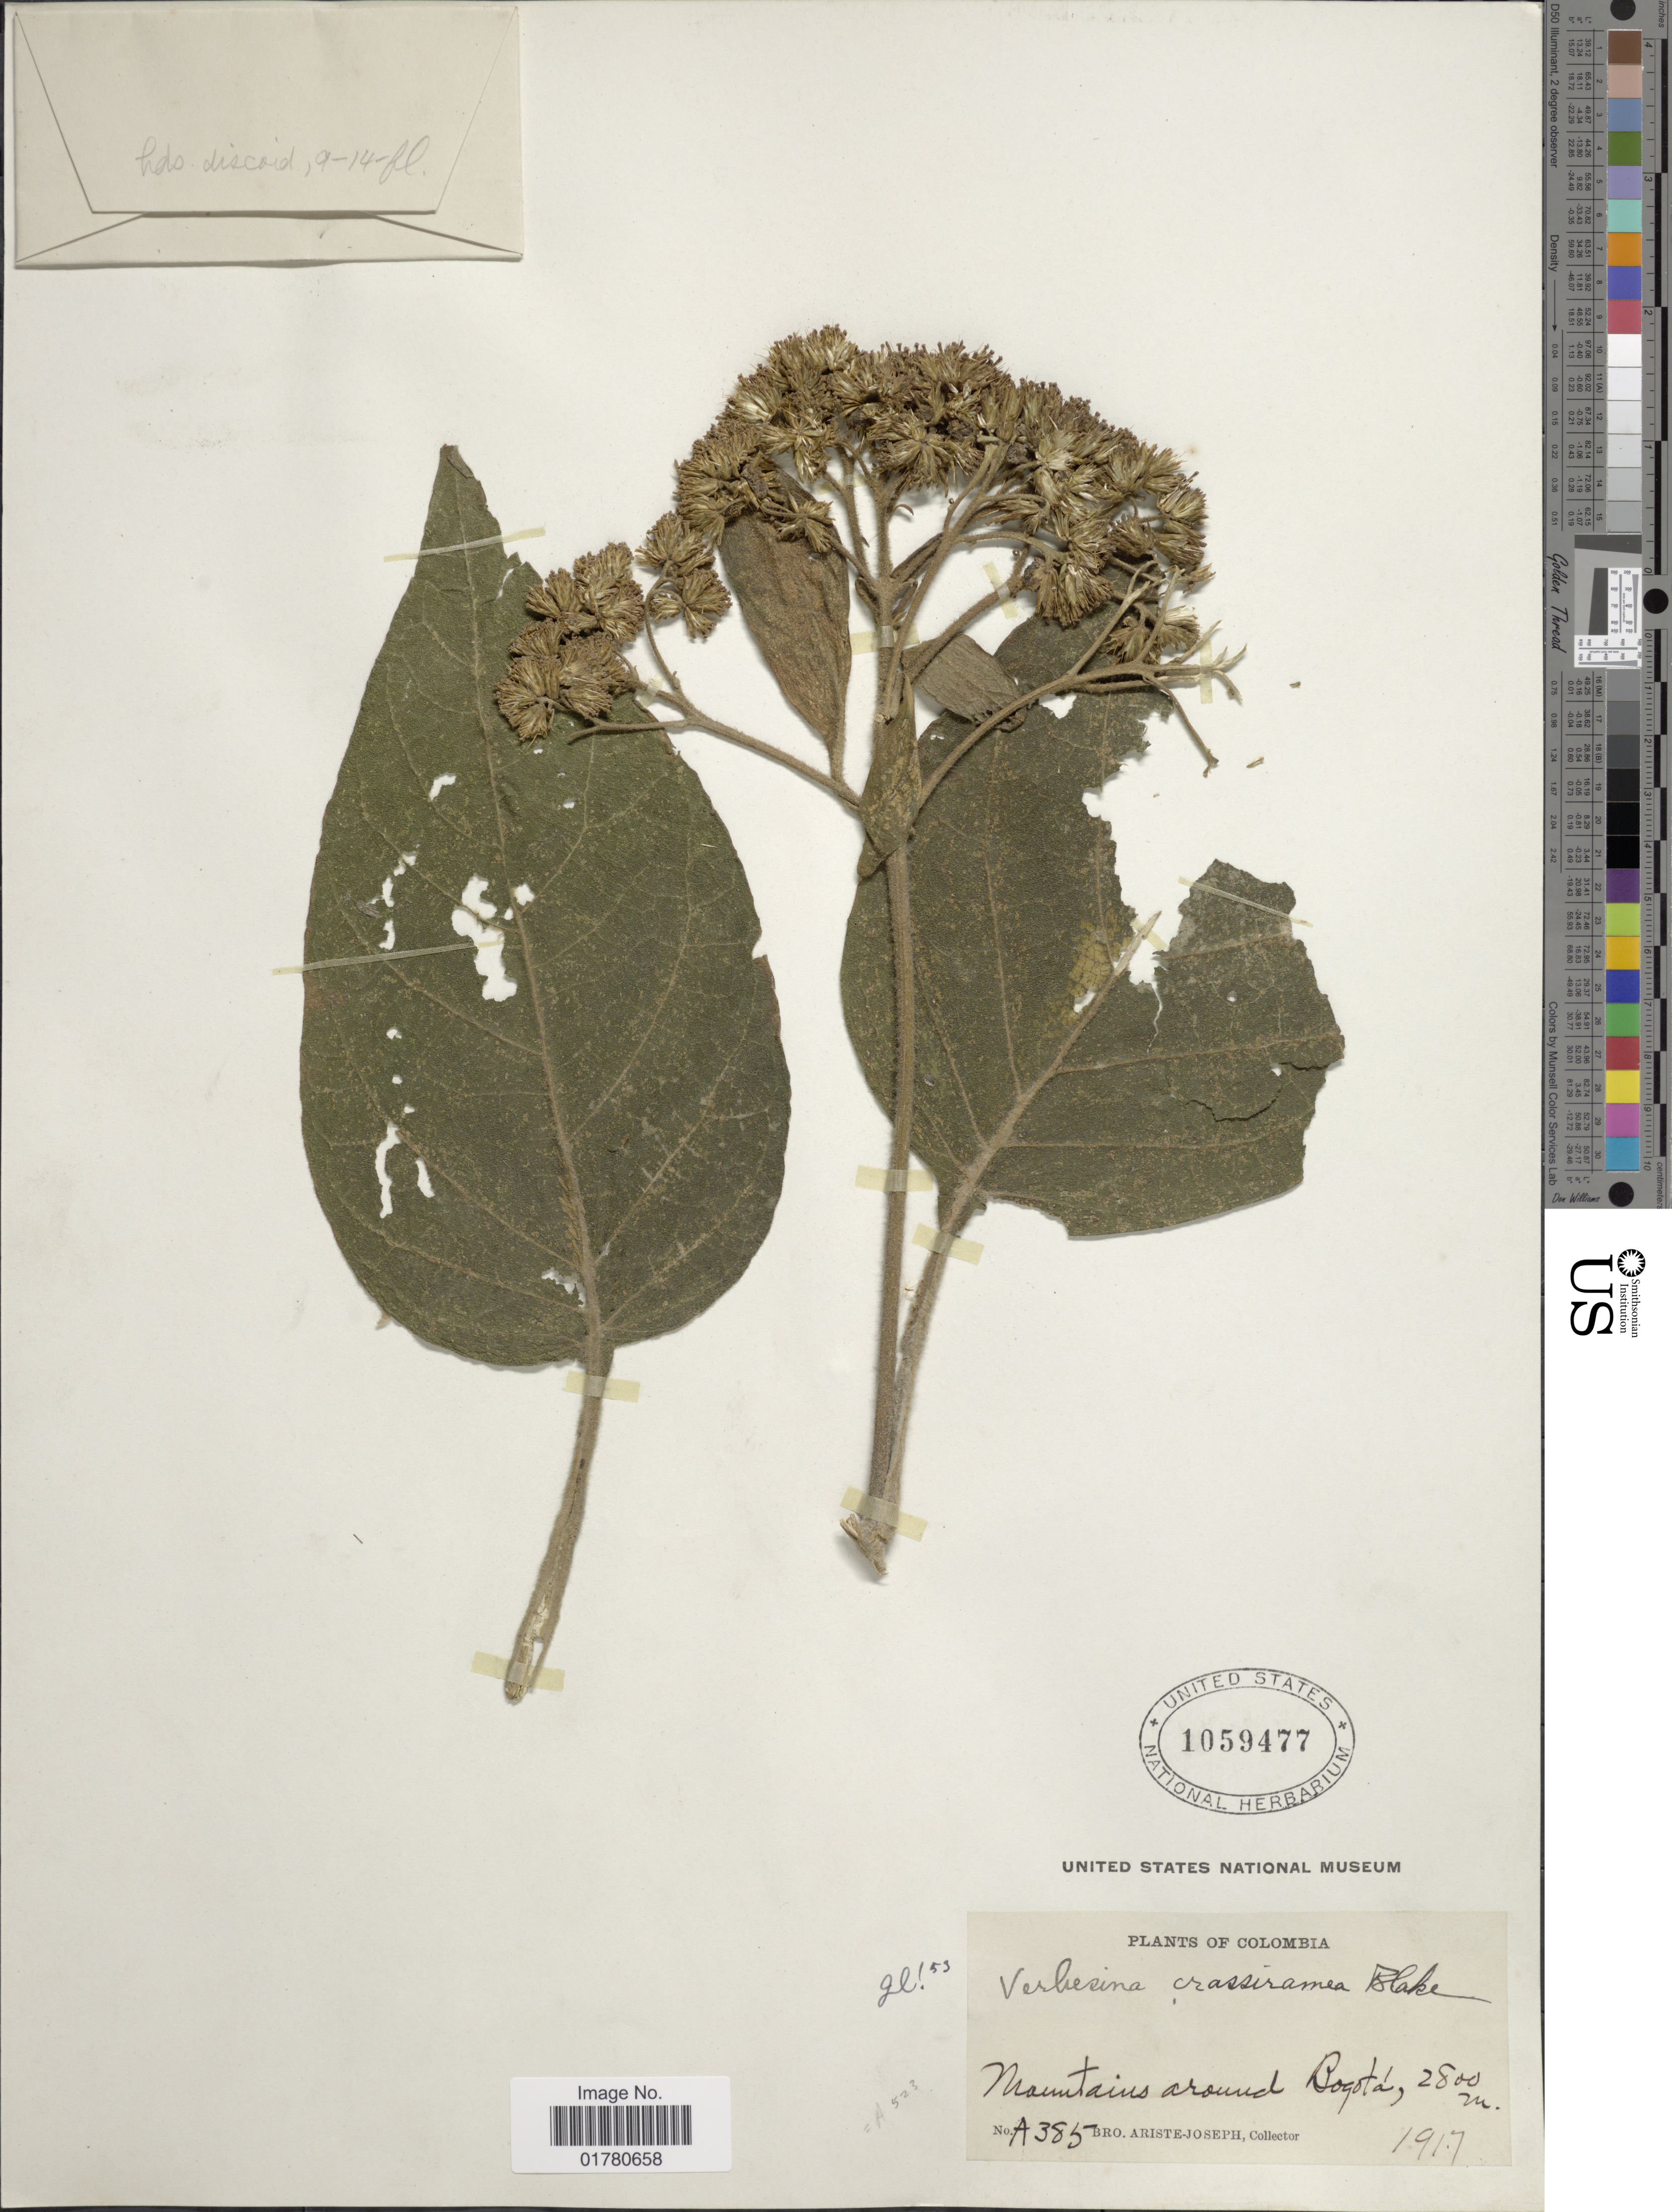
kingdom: Plantae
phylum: Tracheophyta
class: Magnoliopsida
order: Asterales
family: Asteraceae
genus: Verbesina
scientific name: Verbesina crassiramea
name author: S.F. Blake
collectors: Bro. Ariste-Joseph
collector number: A385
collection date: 1917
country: Colombia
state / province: Bogota D.C.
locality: Mountains around Bogotá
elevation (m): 2800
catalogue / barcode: US 1059477